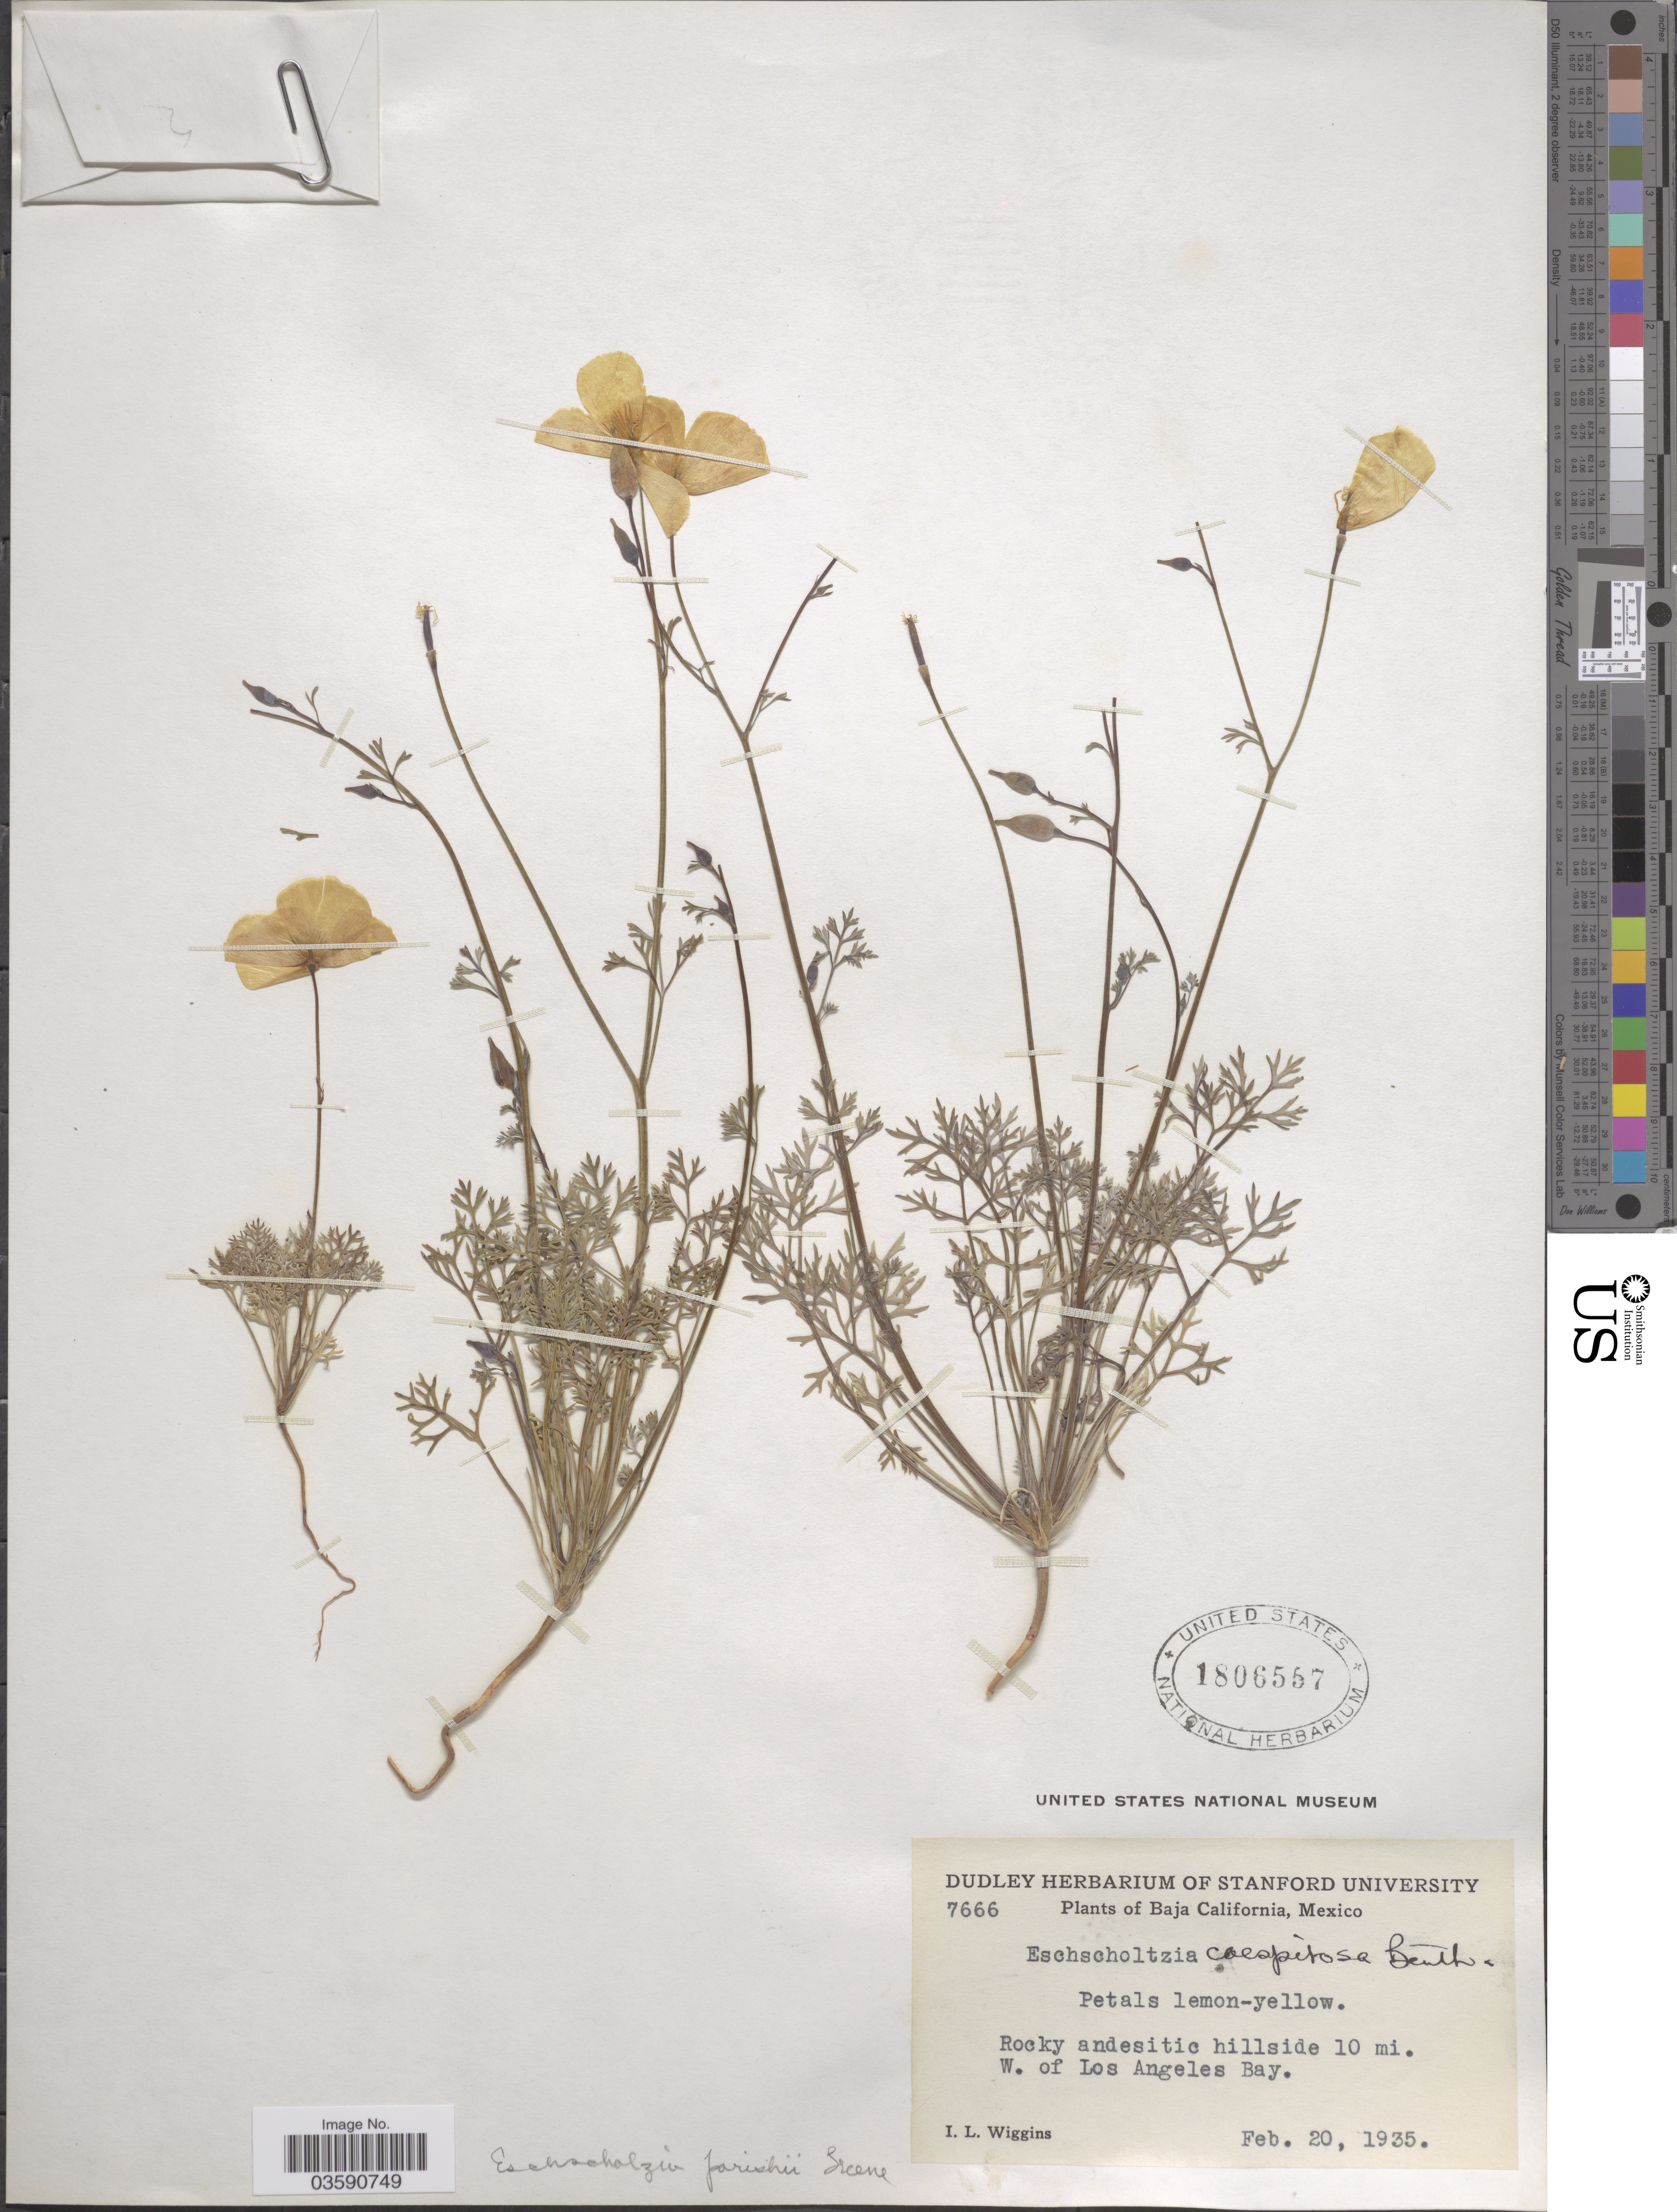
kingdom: Plantae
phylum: Tracheophyta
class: Magnoliopsida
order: Ranunculales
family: Papaveraceae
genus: Eschscholzia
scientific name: Eschscholzia caespitosa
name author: Benth.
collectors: I. L. Wiggins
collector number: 7666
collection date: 1935-02-20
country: Mexico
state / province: Baja California Norte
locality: Rocky andesitic hillside 10 mi. W. of Los Angeles Bay.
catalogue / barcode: US 1806557